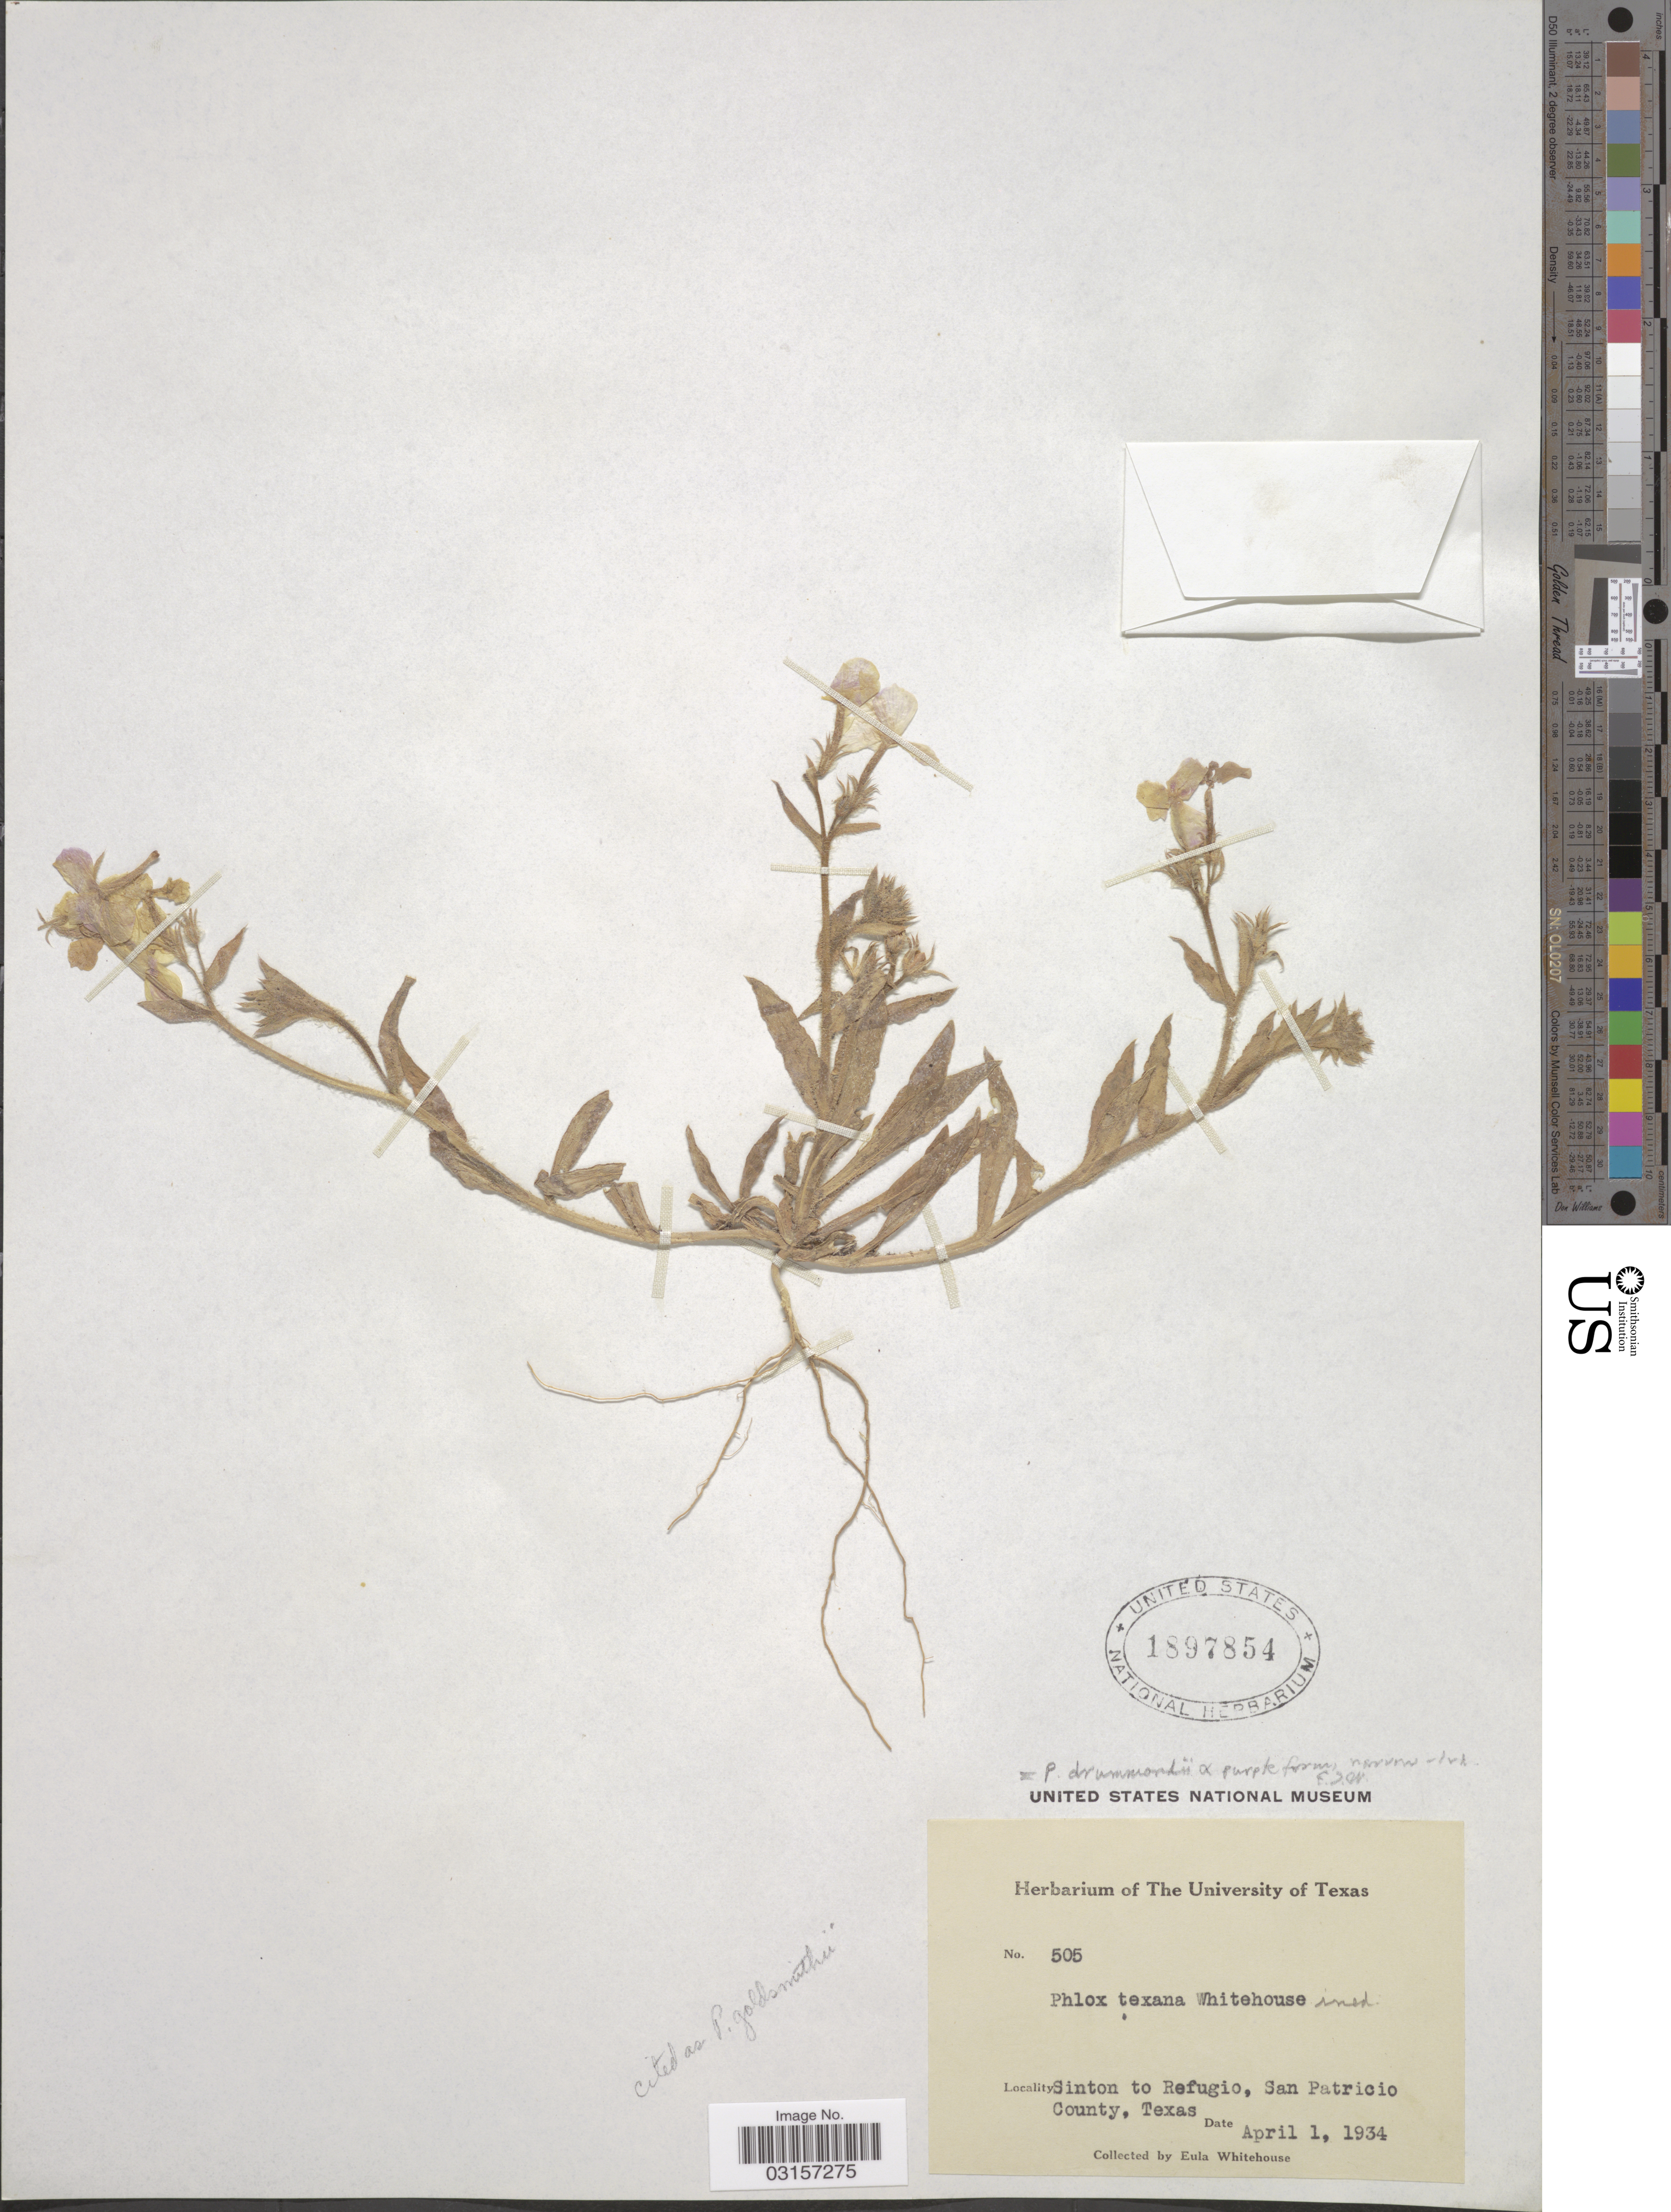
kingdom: Plantae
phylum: Tracheophyta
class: Magnoliopsida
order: Ericales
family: Polemoniaceae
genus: Phlox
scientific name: Phlox drummondii subsp. drummondii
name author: Hook.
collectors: E. Whitehouse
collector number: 505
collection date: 1934-04-01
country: United States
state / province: Texas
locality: Sinton to Refugio, San Patricio County, Texas.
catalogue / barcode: US 1897854